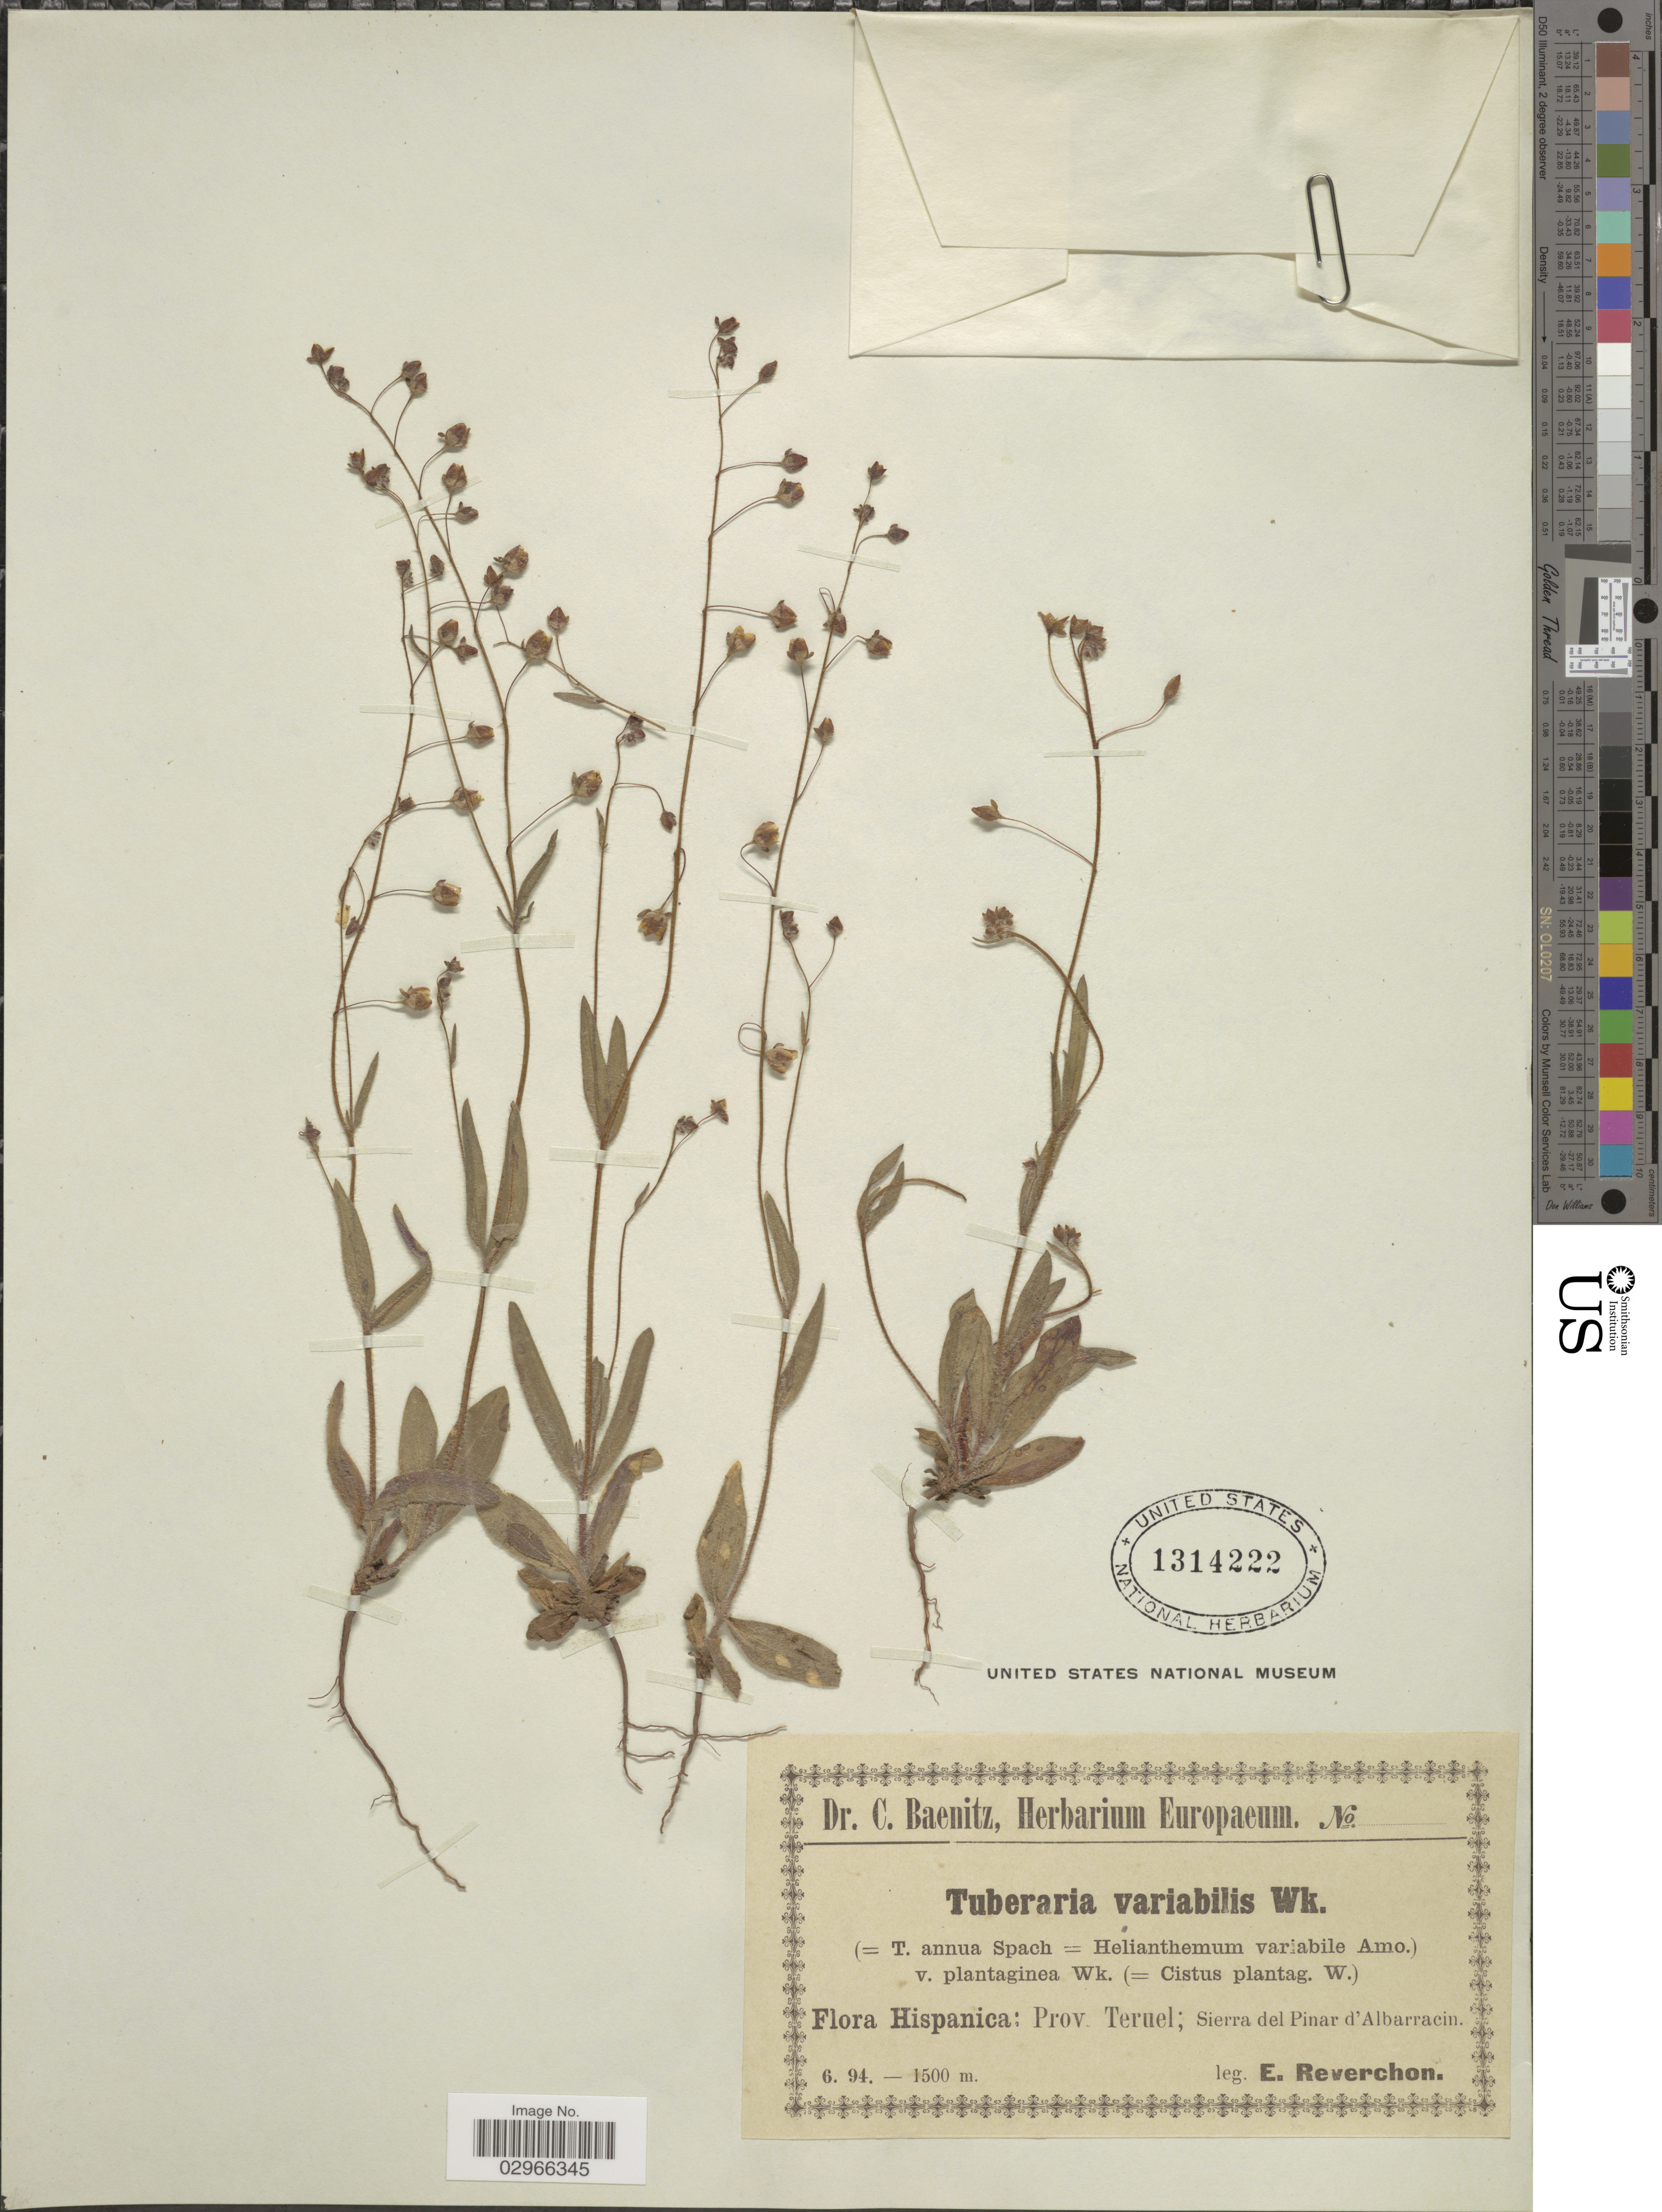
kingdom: Plantae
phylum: Tracheophyta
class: Magnoliopsida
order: Malvales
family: Cistaceae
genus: Tuberaria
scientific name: Tuberaria variabilis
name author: (Spach) Willk.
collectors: E. Reverchon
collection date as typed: Transcribed d/m/y: /6/94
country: Spain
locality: Prov. Teruel; Sierra del Pinar d'Albarracin.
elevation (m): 1500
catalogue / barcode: US 1314222